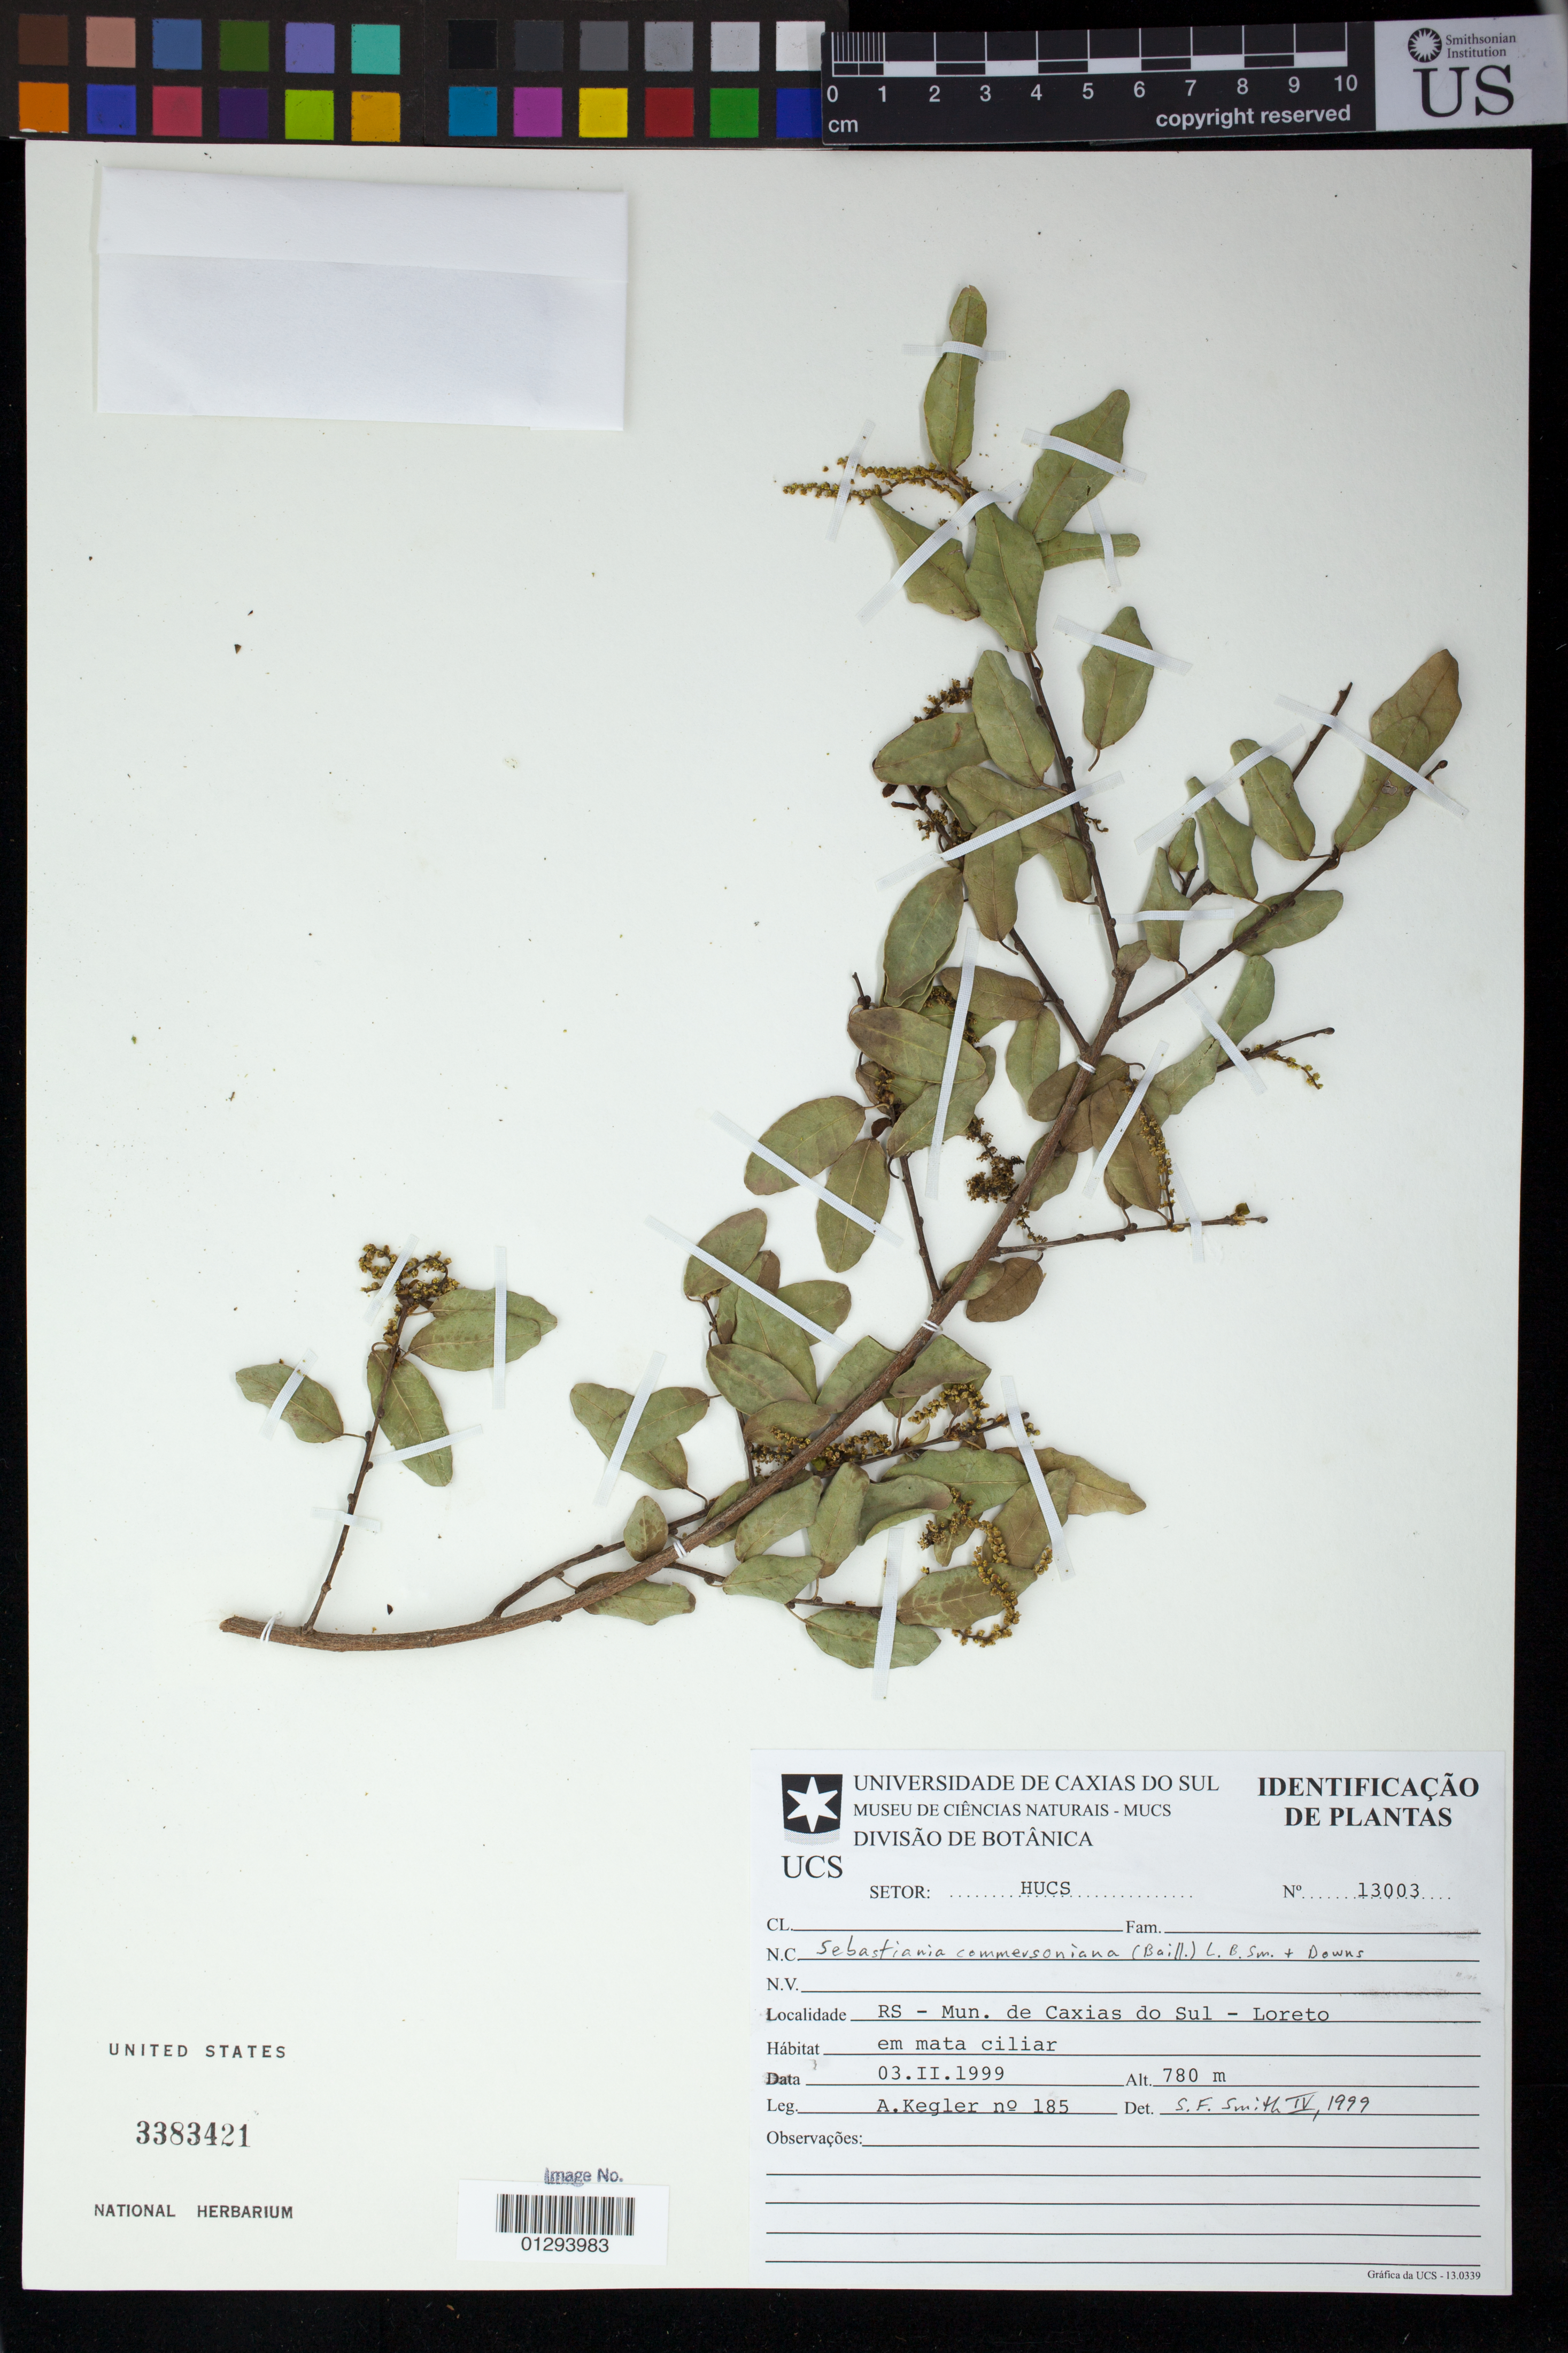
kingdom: Plantae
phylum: Tracheophyta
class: Magnoliopsida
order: Malpighiales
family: Euphorbiaceae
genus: Sebastiania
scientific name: Sebastiania commersoniana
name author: (Baill.) L.B. Sm. & Downs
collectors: A. Kegler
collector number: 185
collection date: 1999-02-03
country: Brazil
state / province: Maranhao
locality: RS - Mun. de Caxias do Sul - Loreto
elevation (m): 780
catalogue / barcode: US 3383421